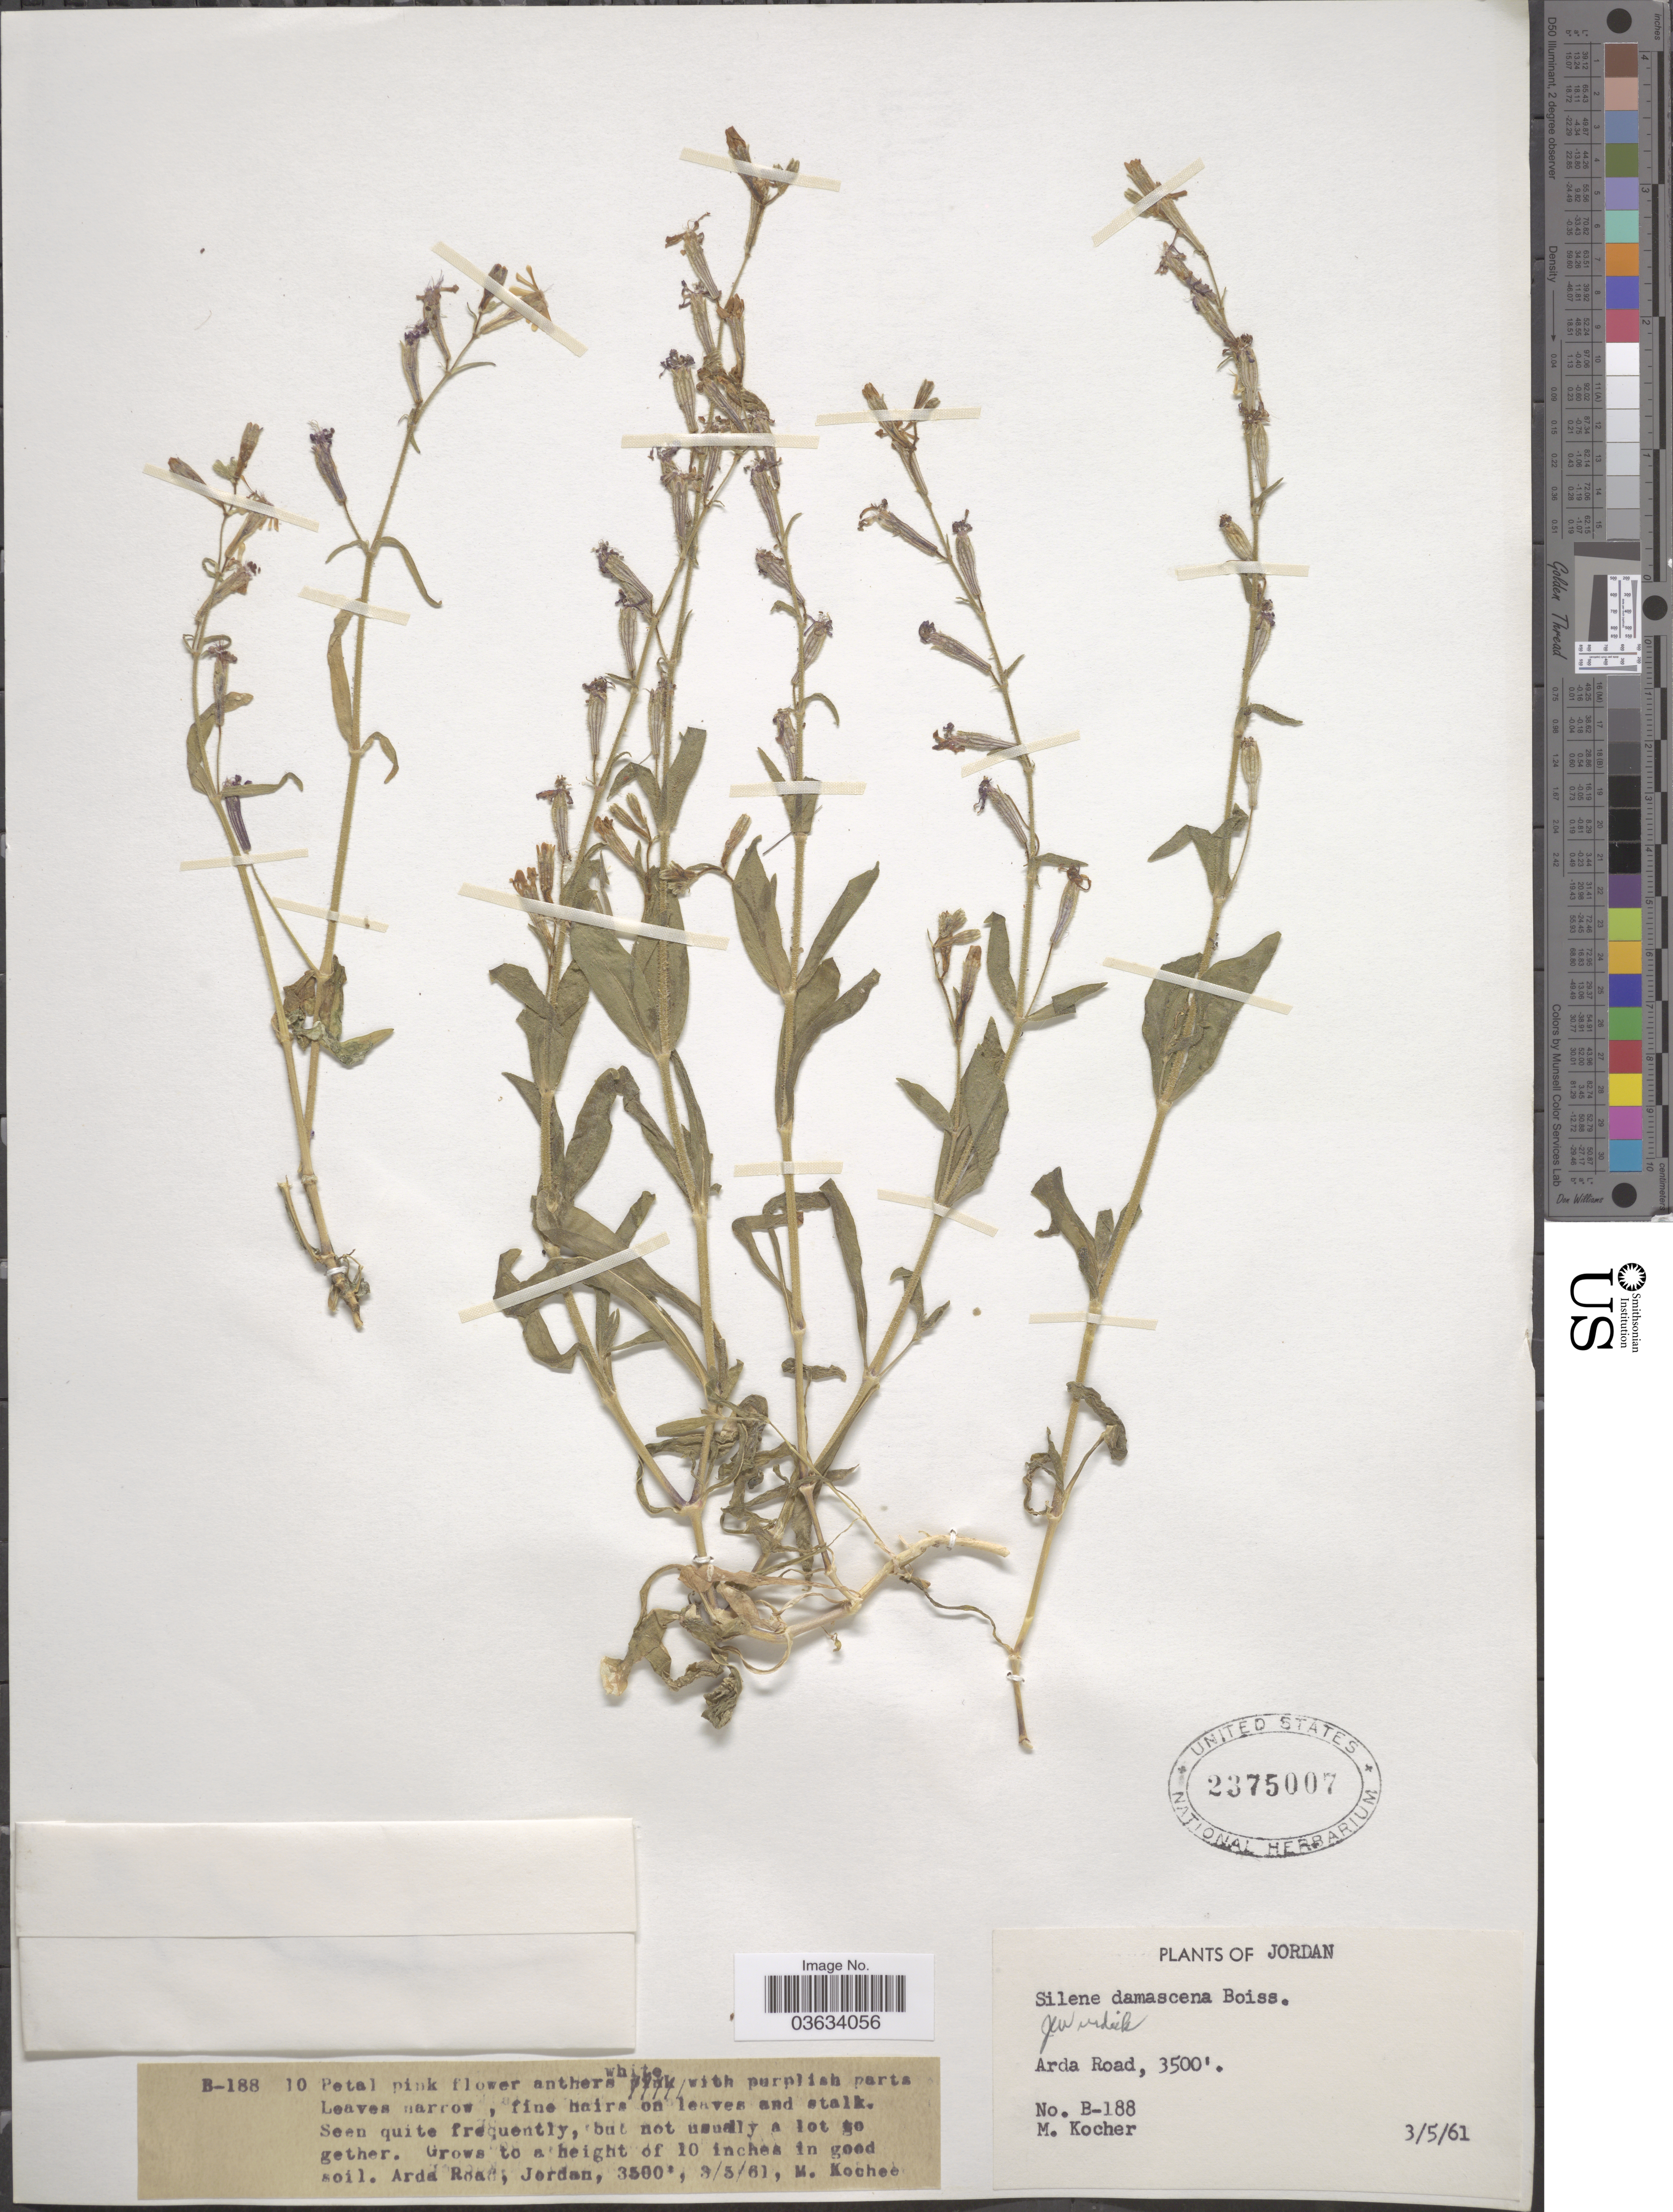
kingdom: Plantae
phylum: Tracheophyta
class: Magnoliopsida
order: Caryophyllales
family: Caryophyllaceae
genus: Silene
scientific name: Silene damascena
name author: Boiss. & Gaill.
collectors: M. Kocher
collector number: B-188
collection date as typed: Transcribed d/m/y: 3/5/61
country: Jordan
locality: Arda Road.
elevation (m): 1067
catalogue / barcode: US 2375007